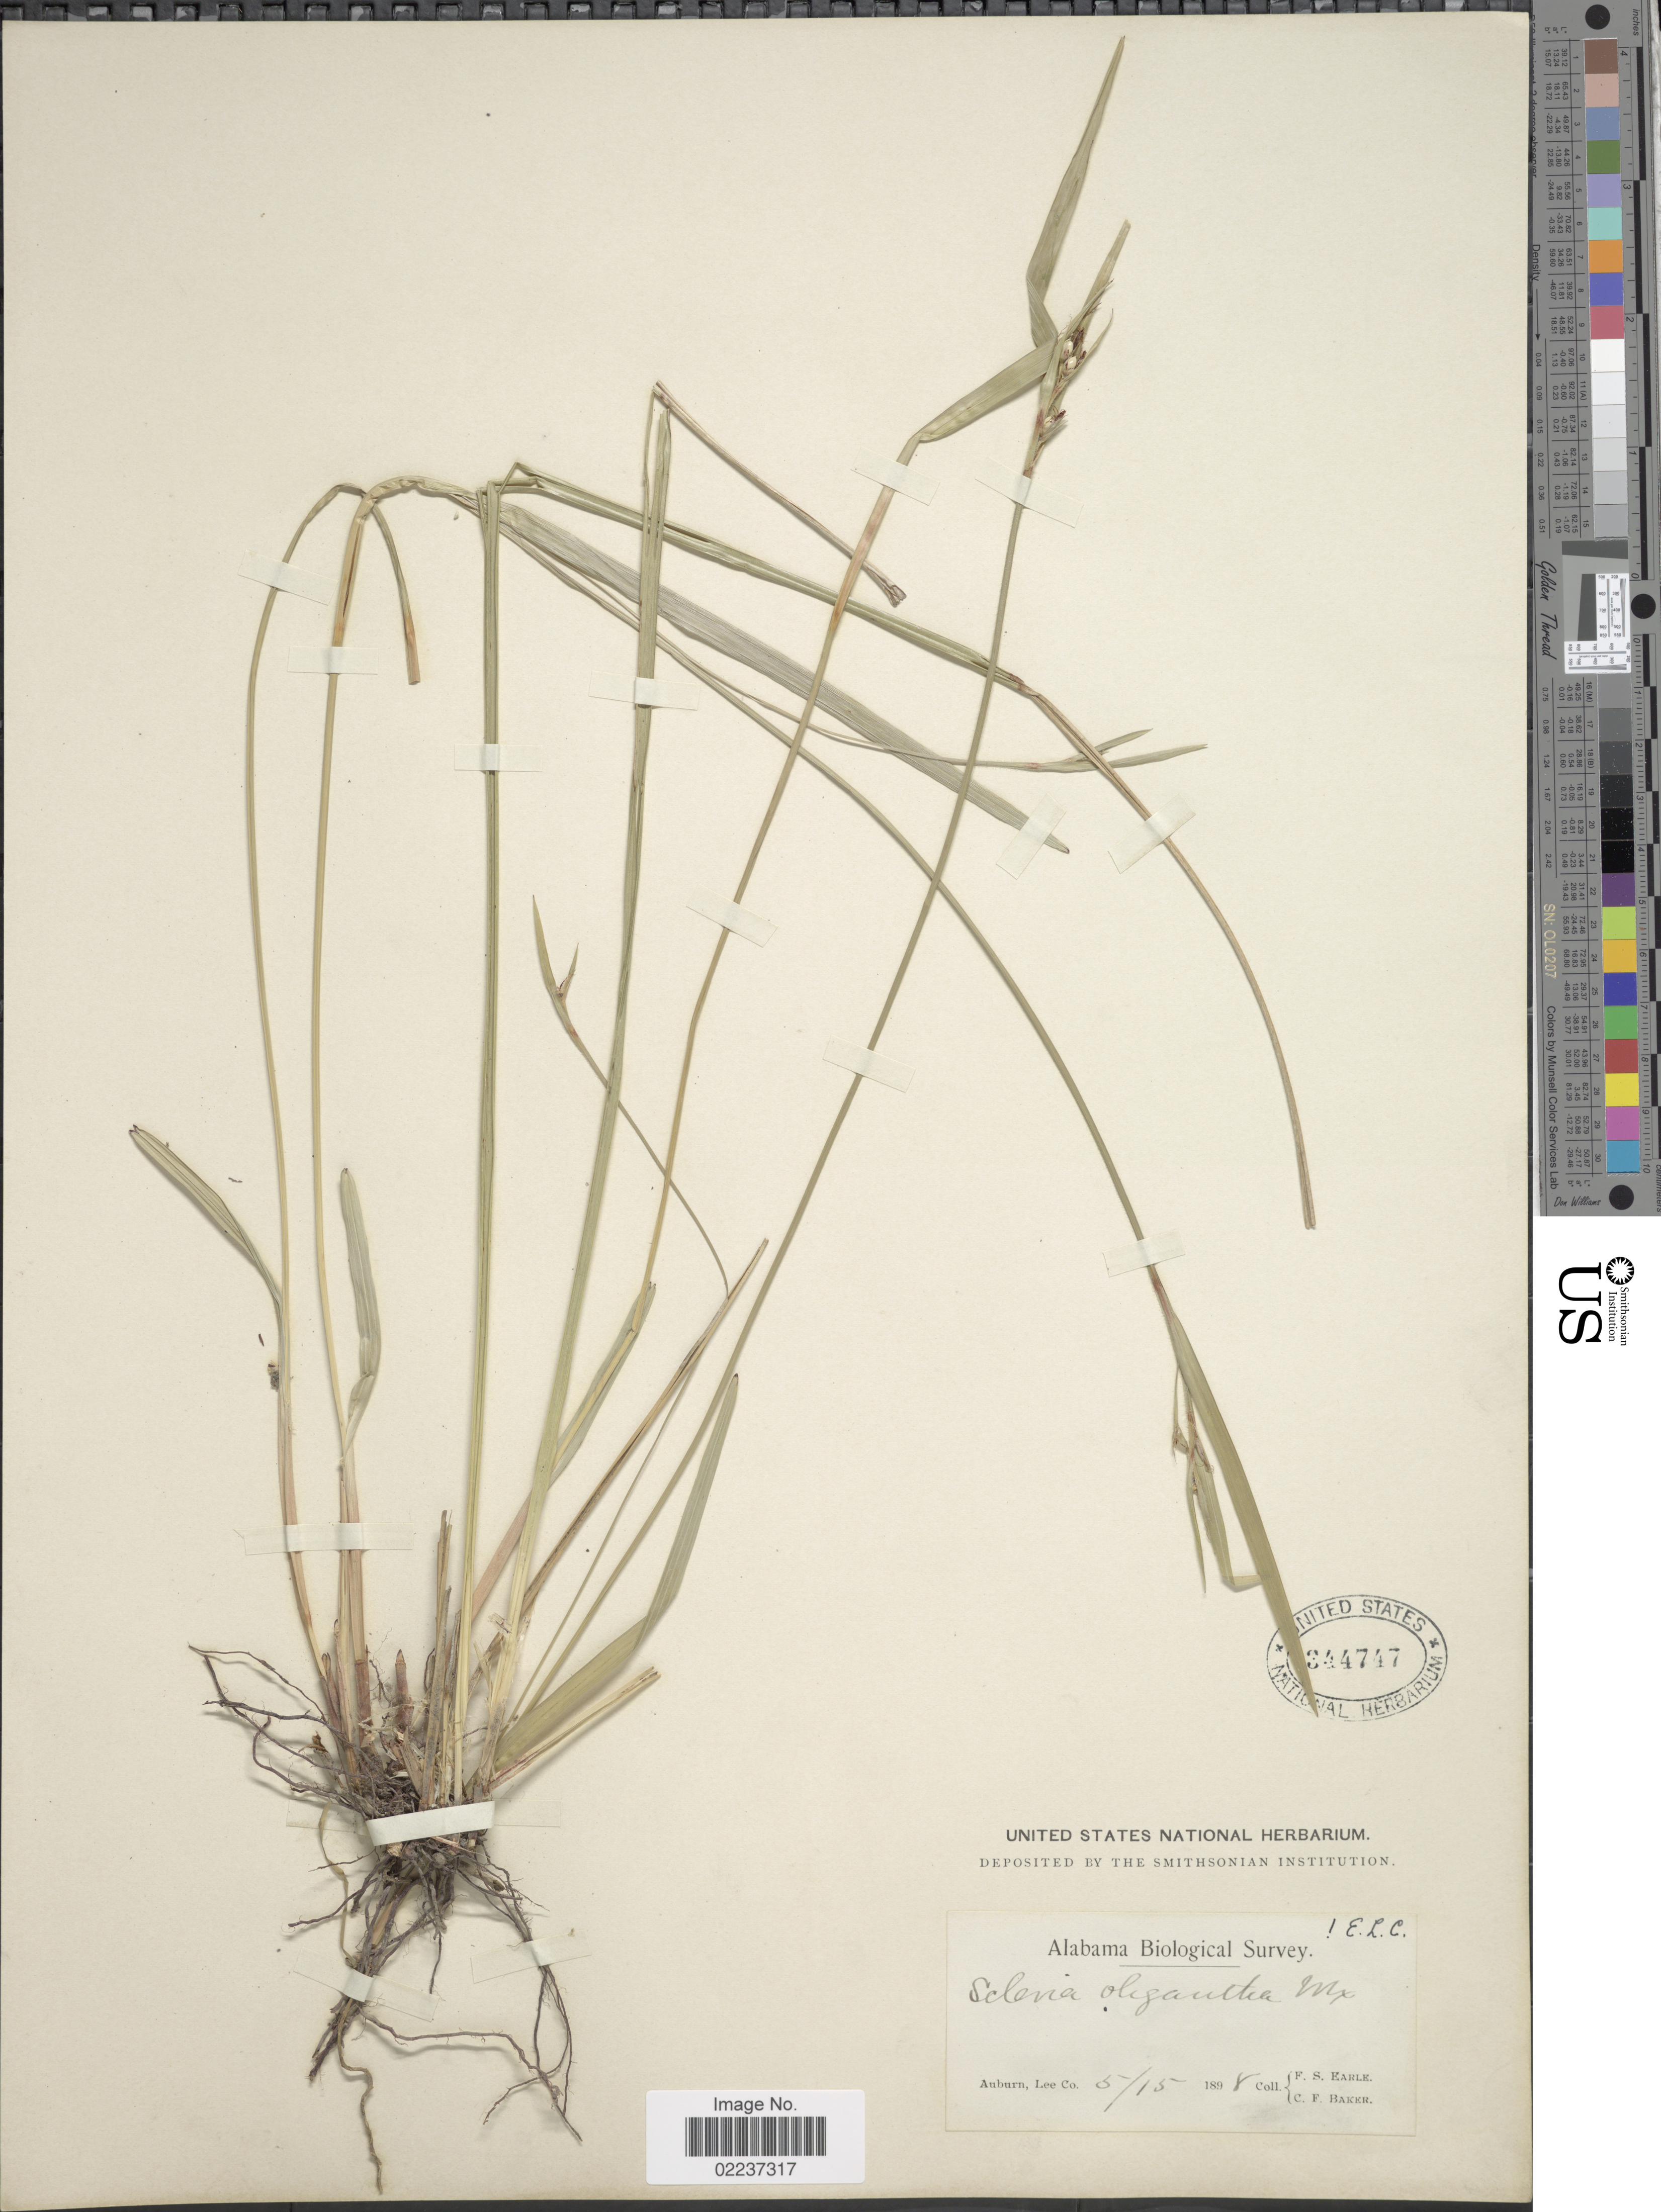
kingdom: Plantae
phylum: Tracheophyta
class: Liliopsida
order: Poales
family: Cyperaceae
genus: Scleria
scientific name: Scleria oligantha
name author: Michx.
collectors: F. S. Earle & C. F. Baker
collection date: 1898-05-15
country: United States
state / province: Alabama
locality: Auburn, Lee Co.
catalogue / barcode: US 344747